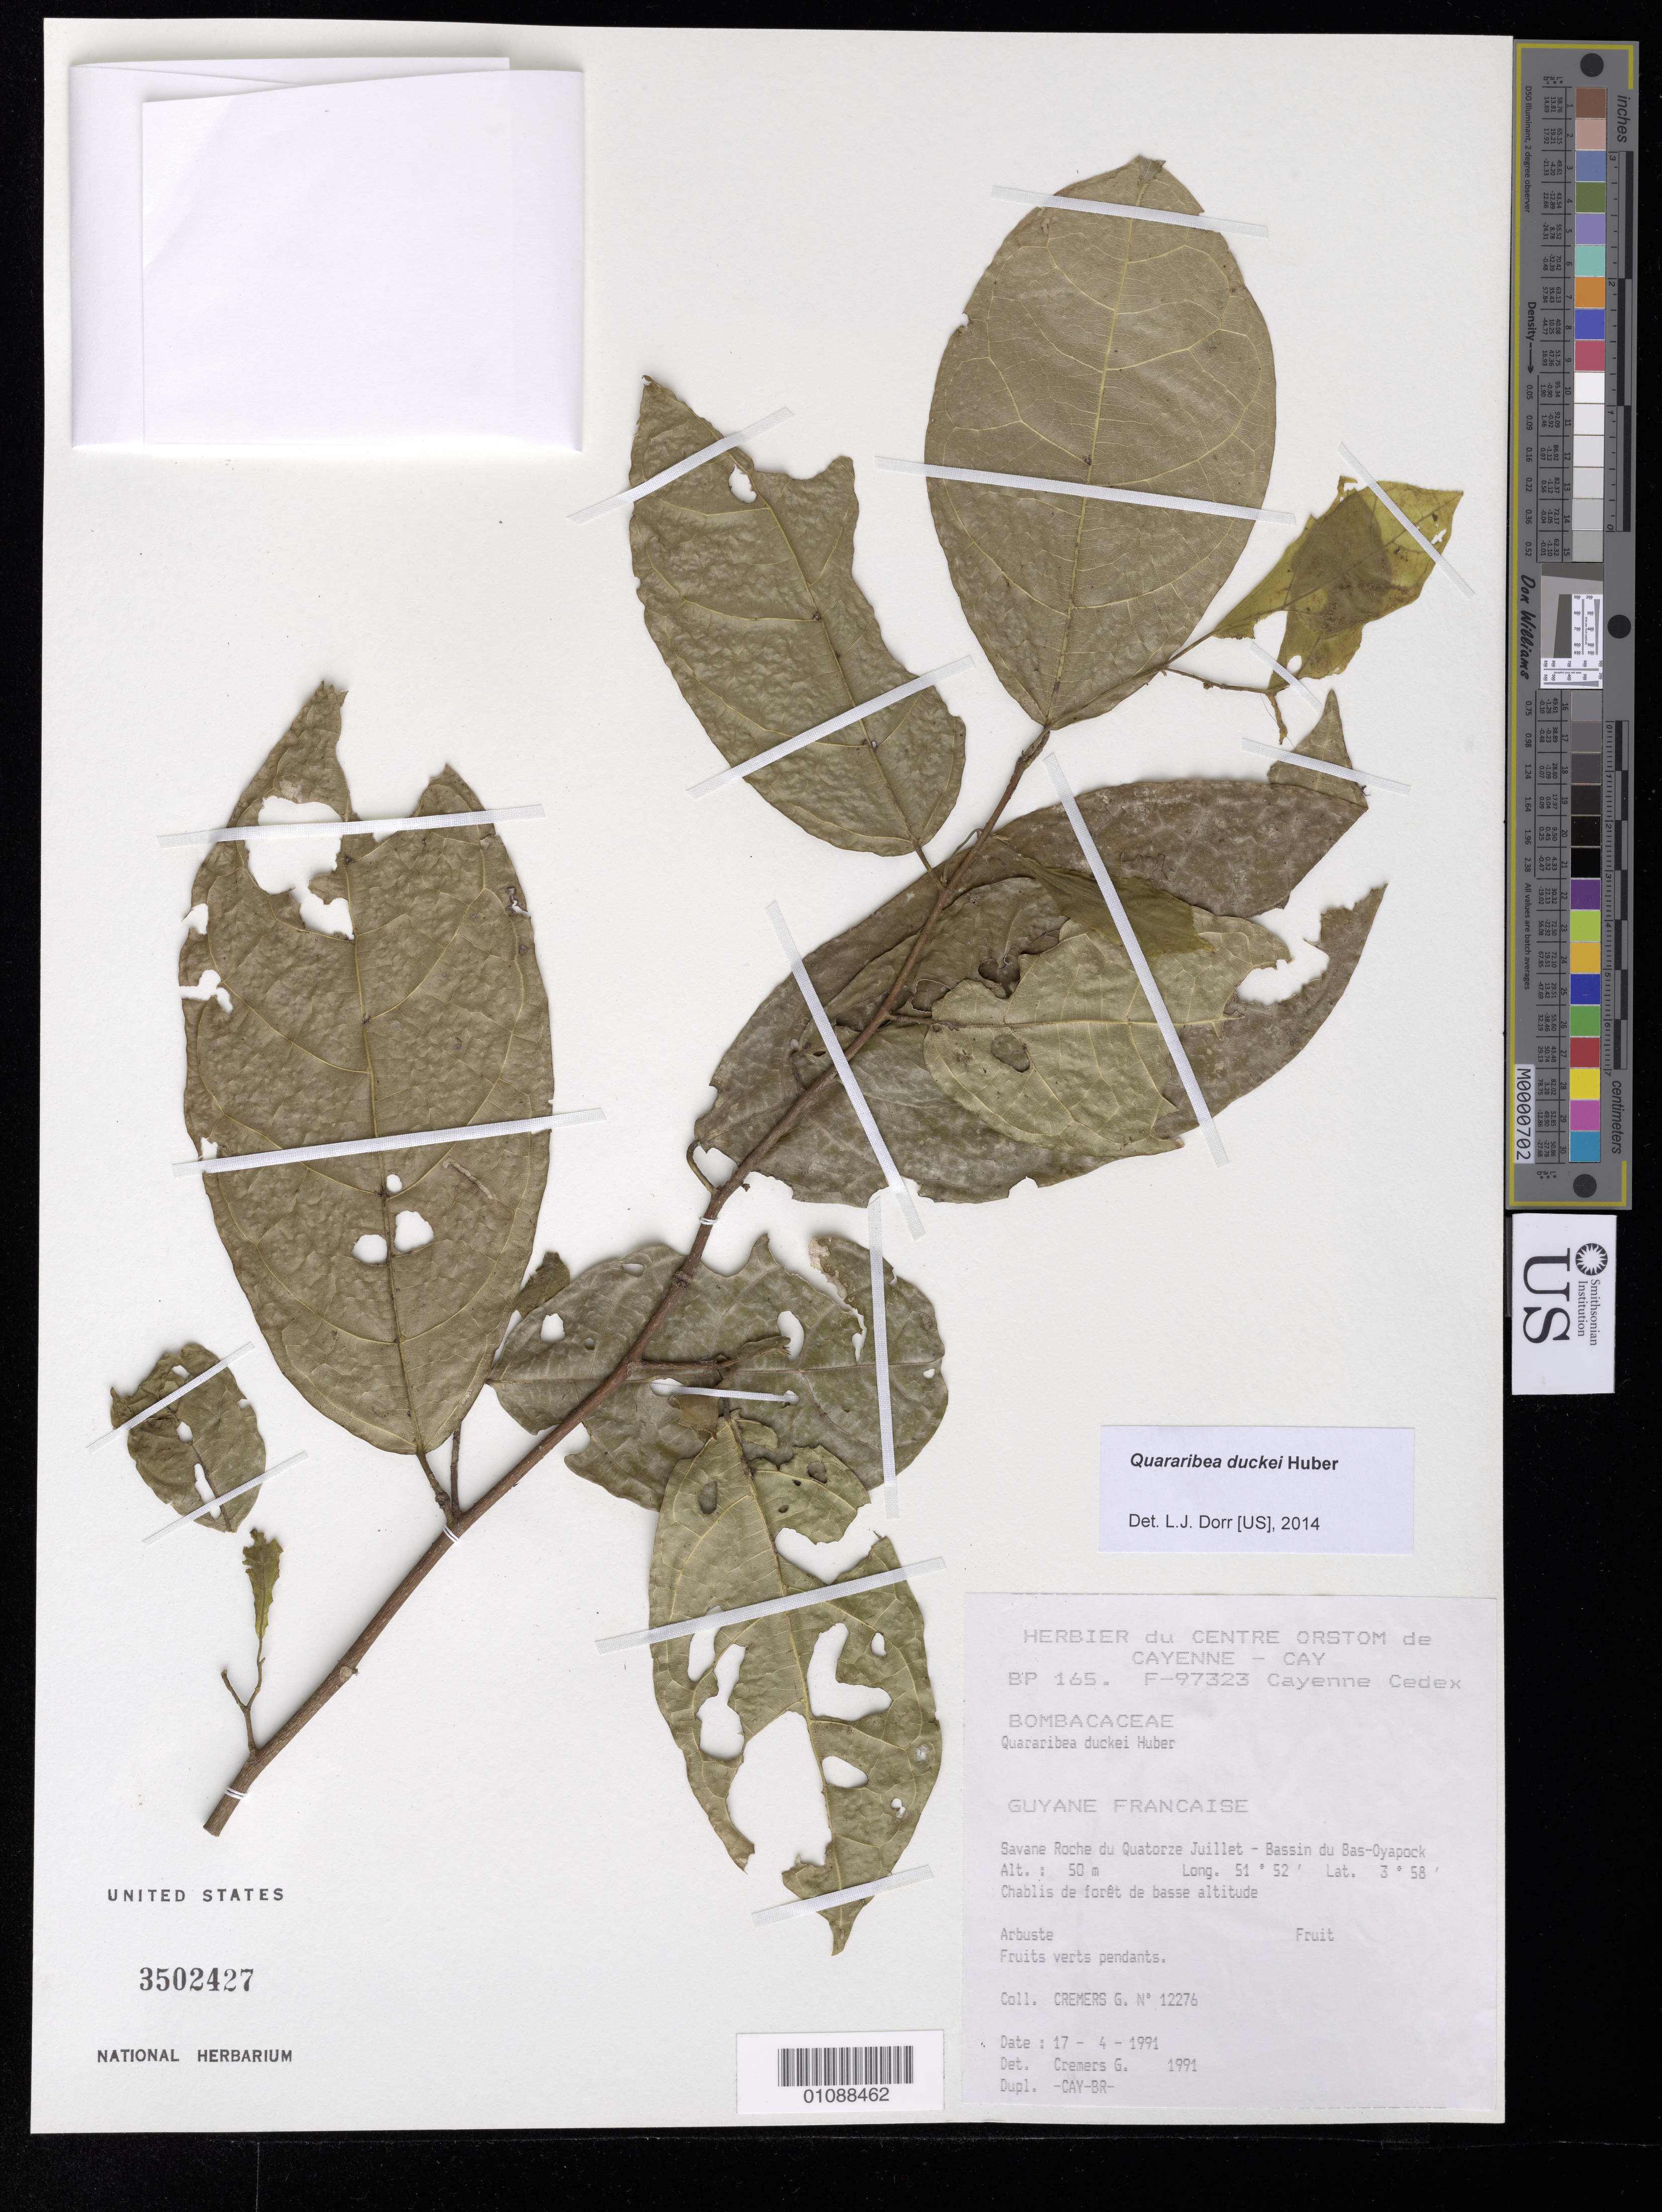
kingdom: Plantae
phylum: Tracheophyta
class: Magnoliopsida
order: Malvales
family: Malvaceae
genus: Quararibea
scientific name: Quararibea duckei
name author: Huber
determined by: Cremers, Georges A.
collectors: G. Cremers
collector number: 12276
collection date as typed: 17-Apr-91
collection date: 1991-04-17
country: French Guiana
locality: Savane Roche du Quatorze Juillet, Bassin du Bas-Oyapock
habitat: Chablis de foret de basse altitude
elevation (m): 50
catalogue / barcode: US 3502427